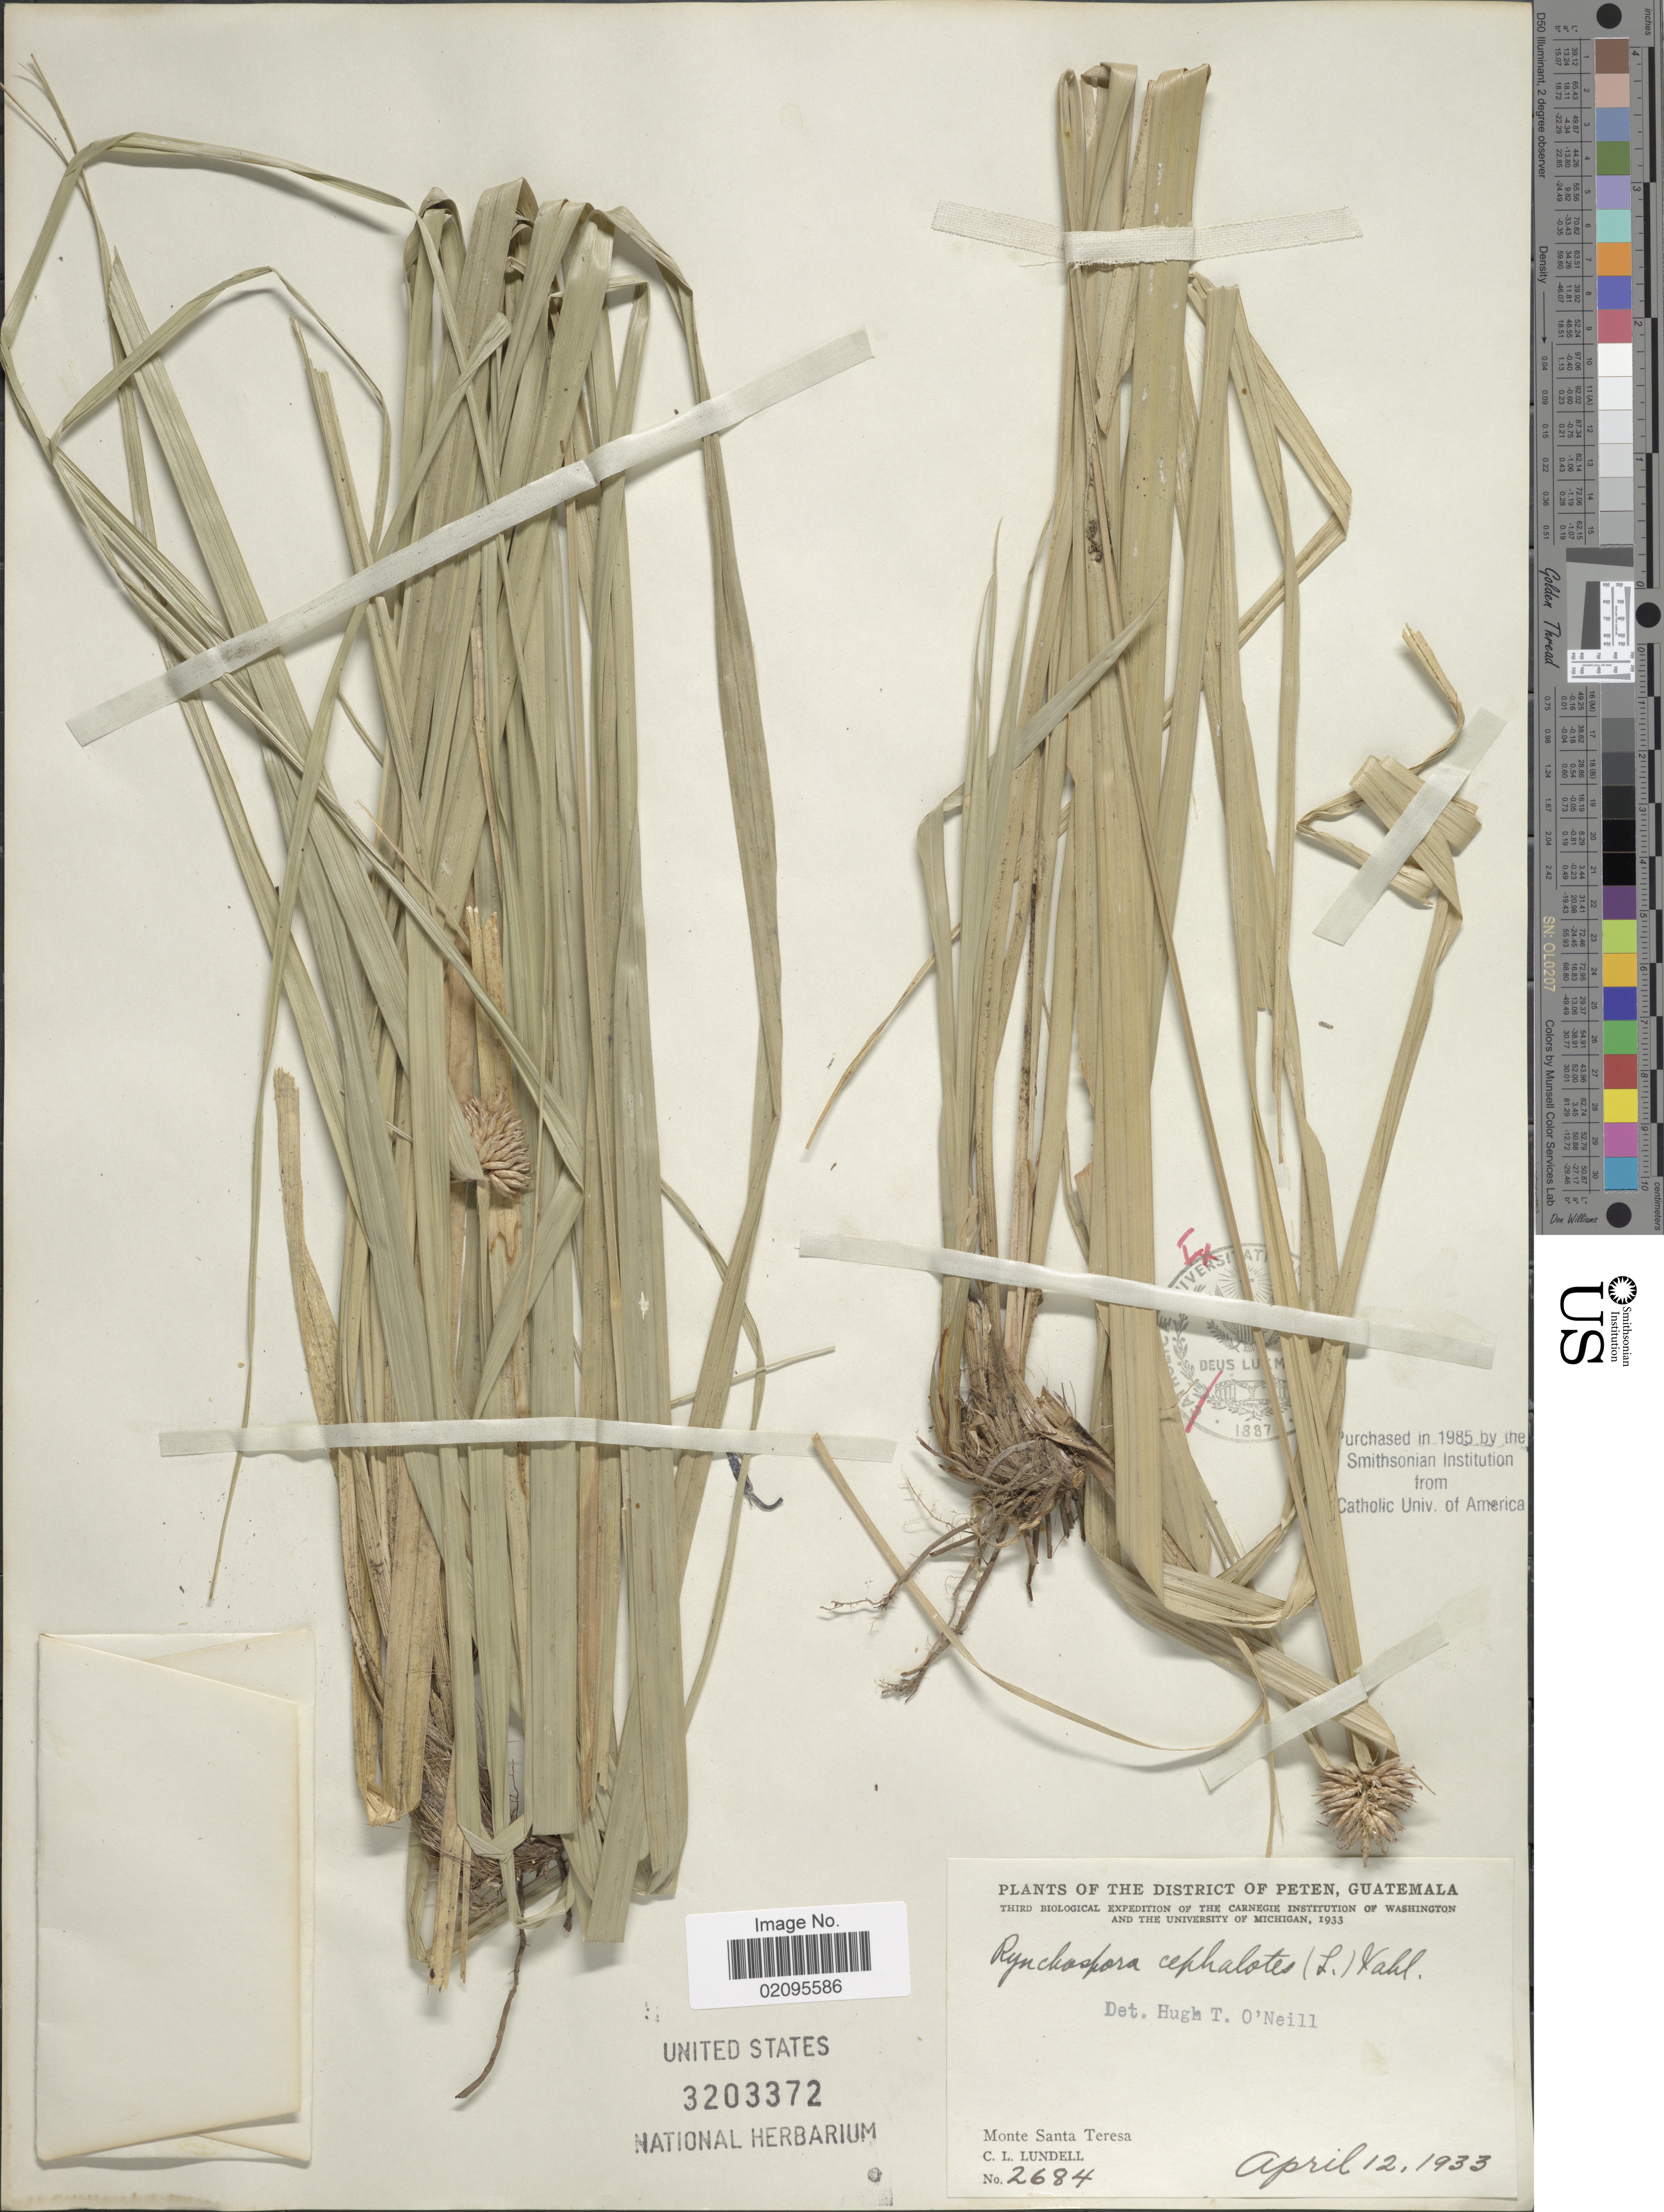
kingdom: Plantae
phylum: Tracheophyta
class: Liliopsida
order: Poales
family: Cyperaceae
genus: Rhynchospora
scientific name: Rhynchospora cephalotes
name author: (L.) Vahl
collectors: C. L. Lundell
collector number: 2684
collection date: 1933-04-12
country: Guatemala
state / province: El Petén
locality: The District of Peten, Monte Santa Teresa.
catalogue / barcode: US 3203372